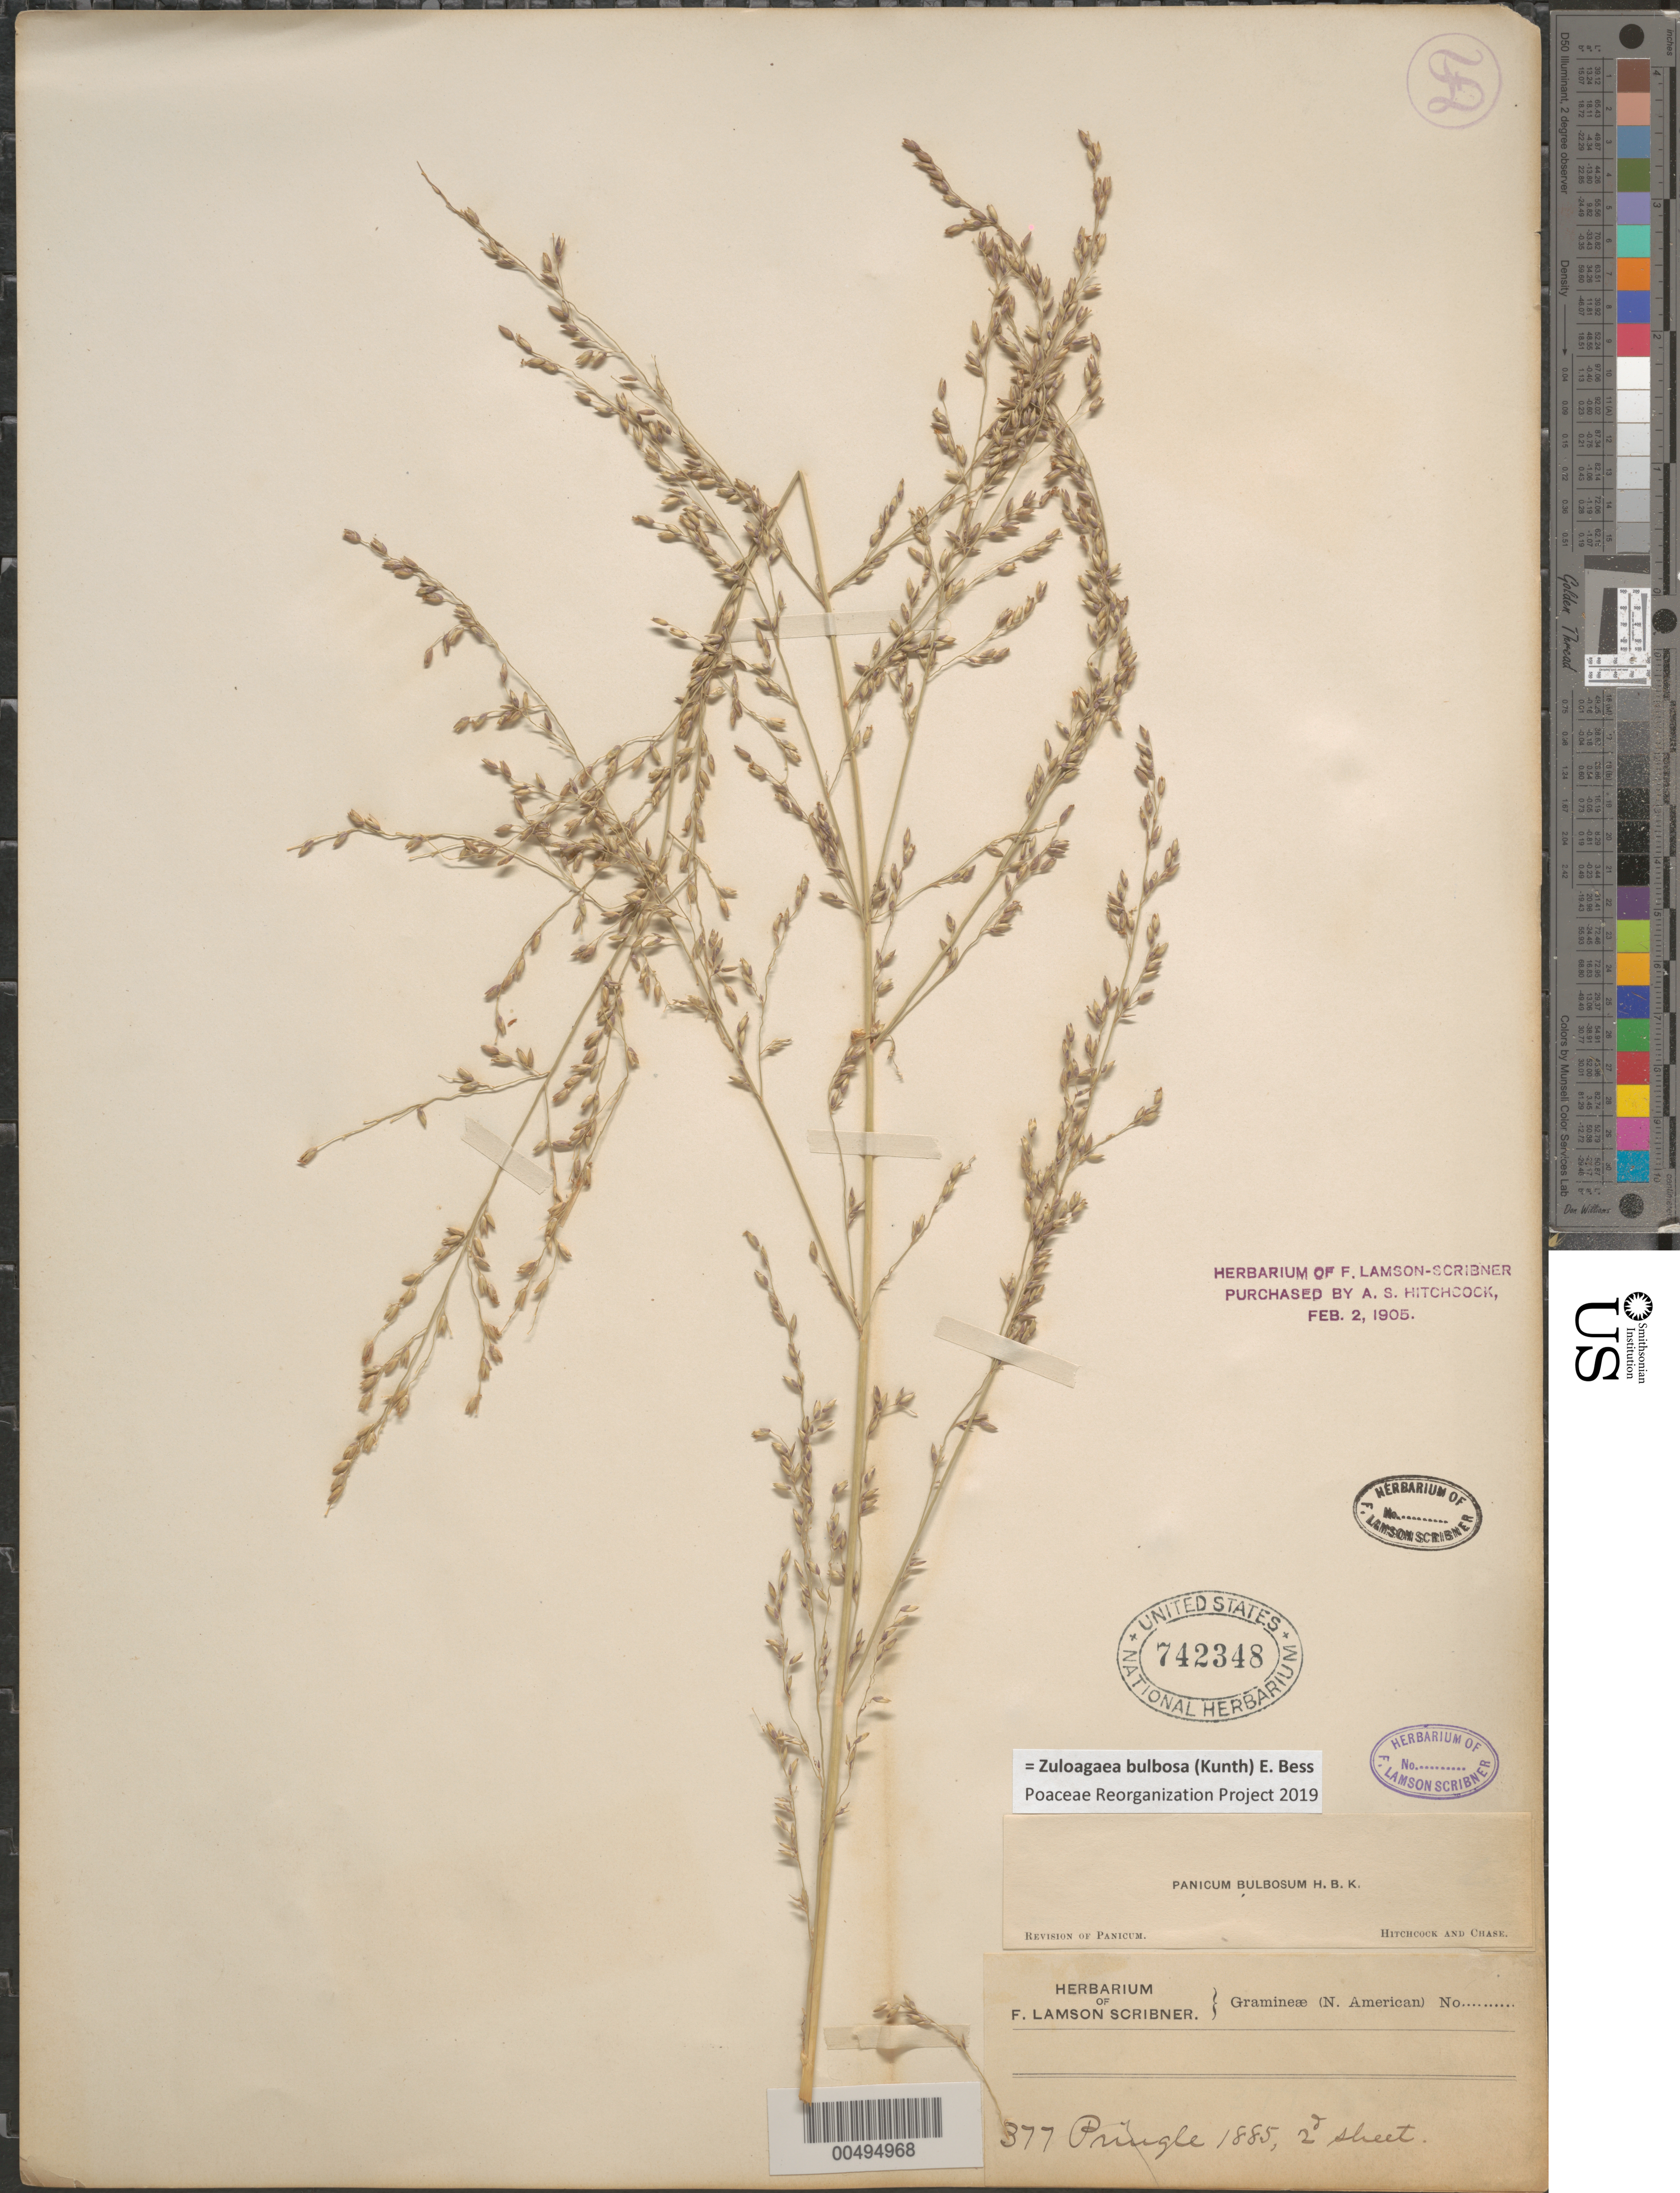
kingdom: Plantae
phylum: Tracheophyta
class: Liliopsida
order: Poales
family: Poaceae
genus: Panicum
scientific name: Panicum bulbosum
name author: Kunth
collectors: C. G. Pringle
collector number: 377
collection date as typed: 1885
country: Mexico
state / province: Durango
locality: San Ramon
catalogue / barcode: US 742348